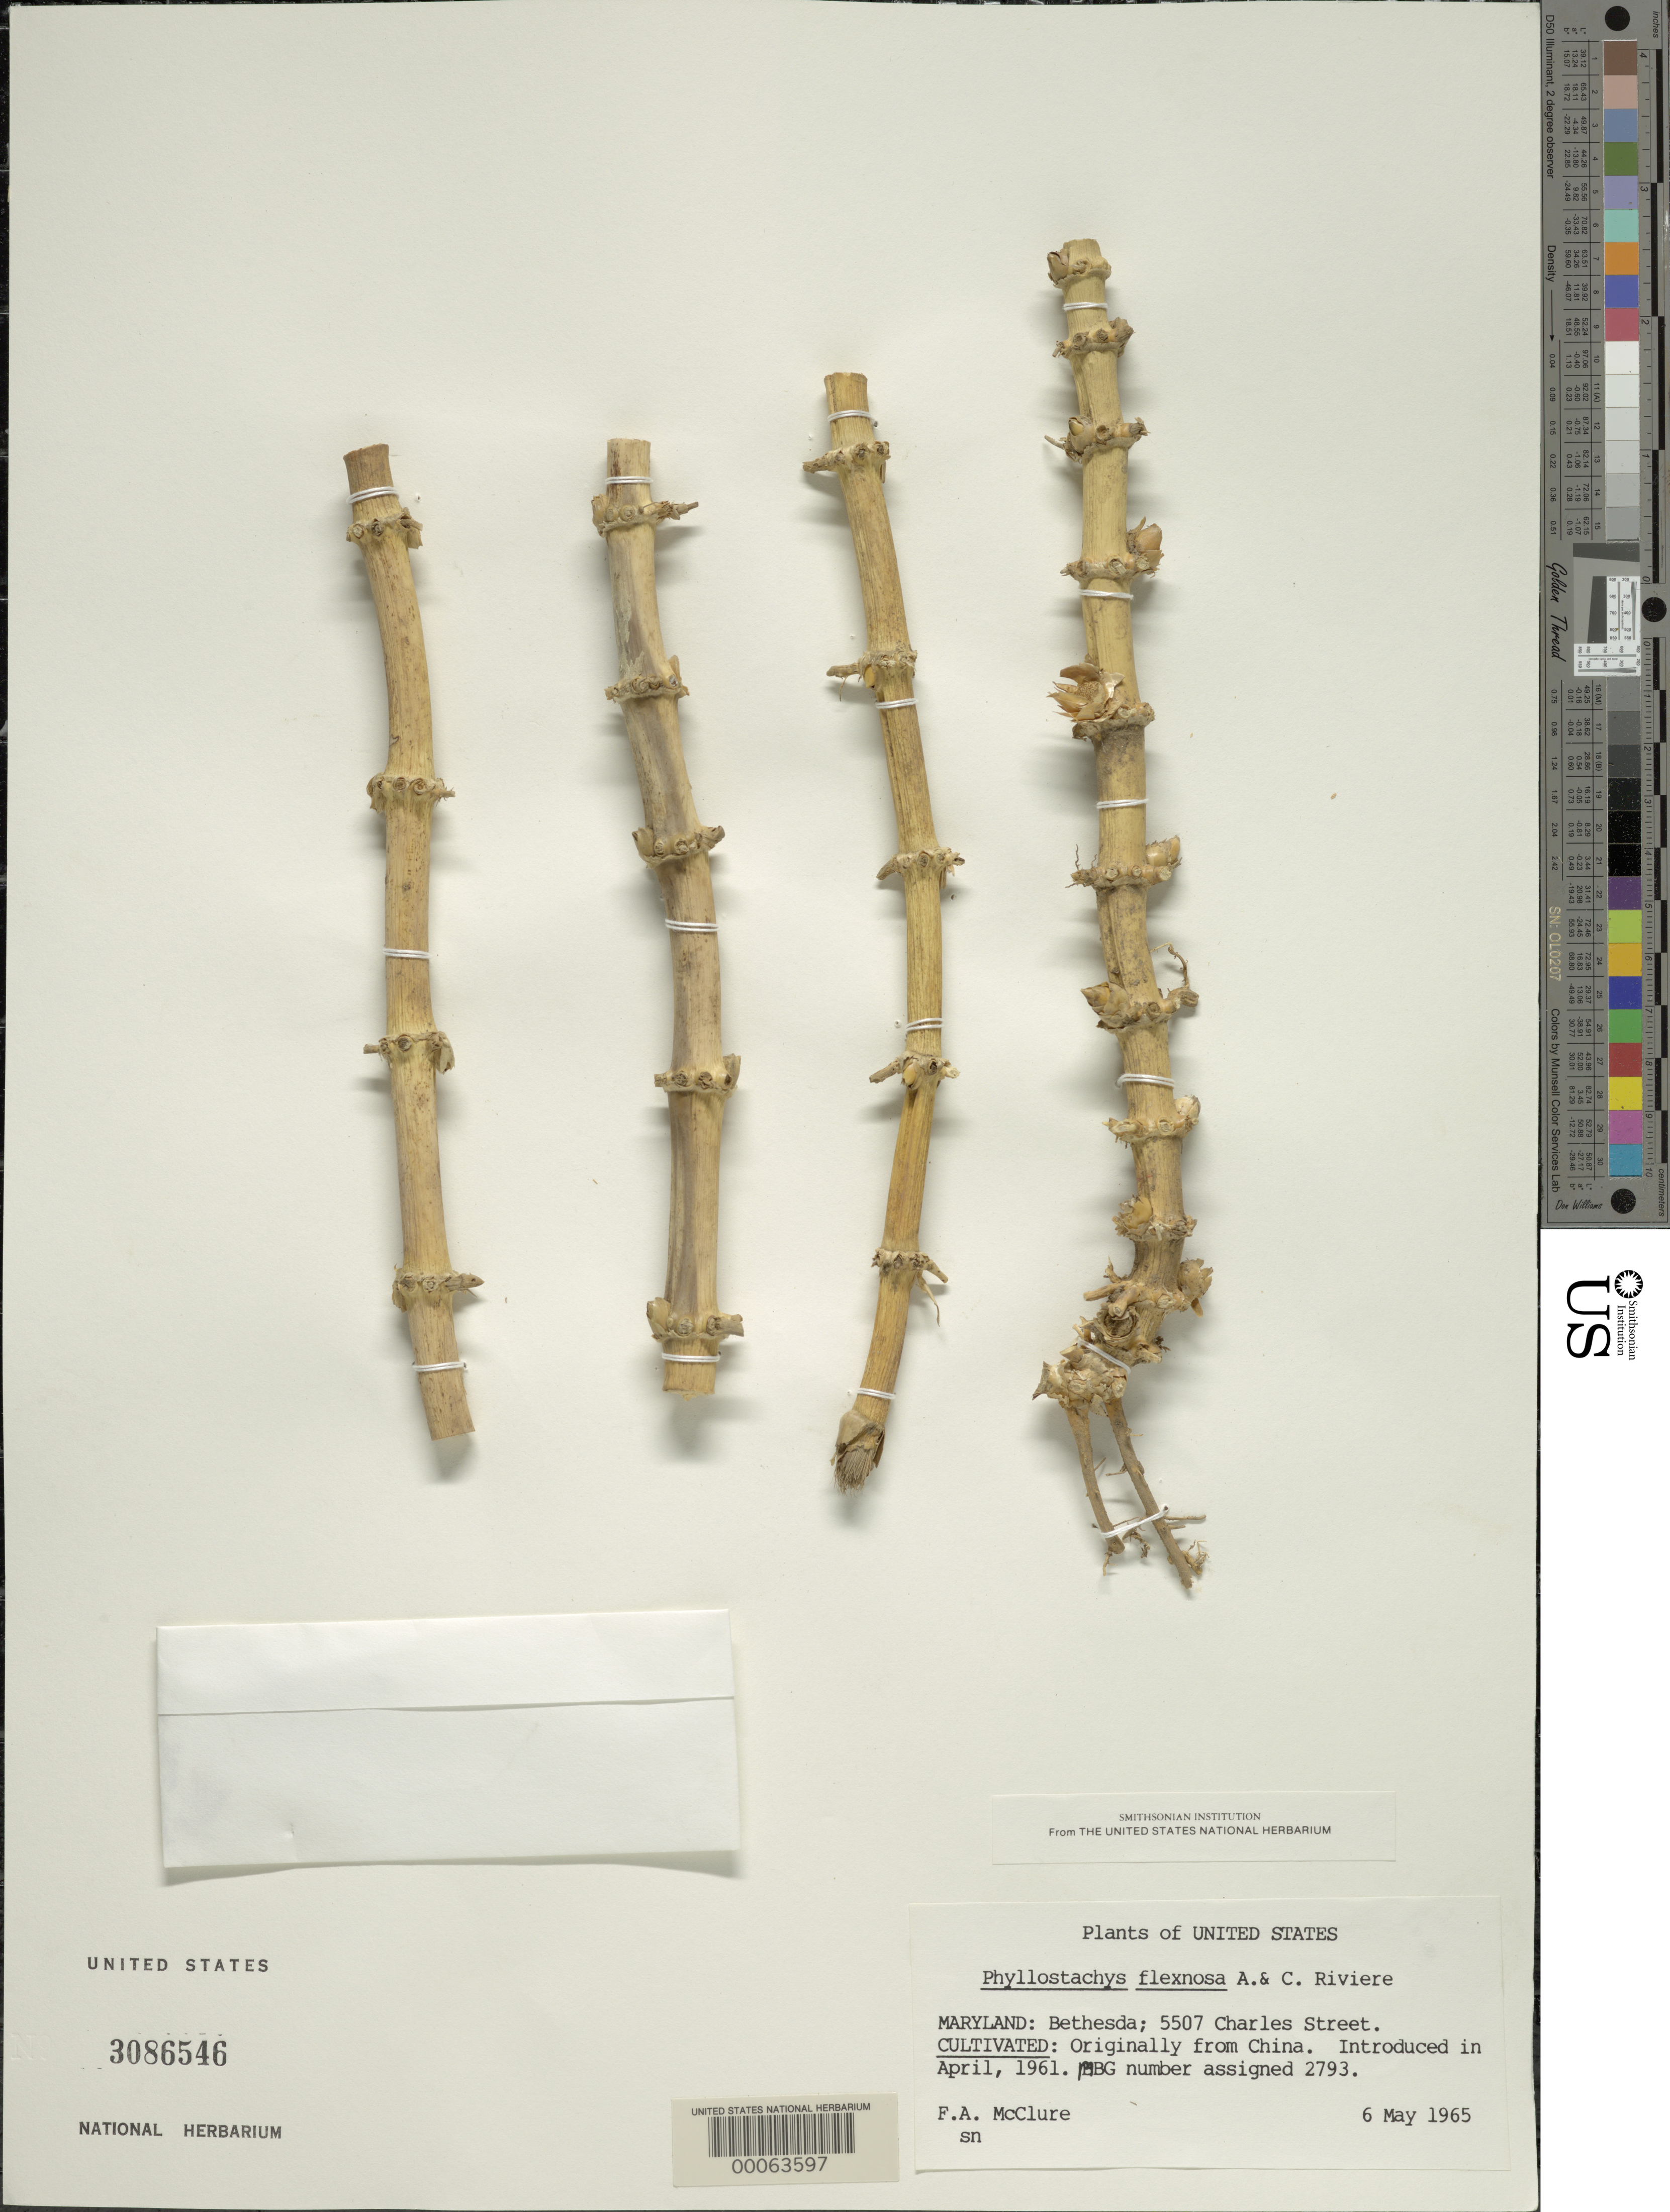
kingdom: Plantae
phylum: Tracheophyta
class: Liliopsida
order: Poales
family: Poaceae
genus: Phyllostachys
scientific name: Phyllostachys flexuosa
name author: Rivière & C. Rivière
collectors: F. A. McClure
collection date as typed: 06 May 1965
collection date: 1965-05-06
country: United States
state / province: Maryland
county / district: Montgomery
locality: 5507 Charles Street, Bethesda (McClure's garden)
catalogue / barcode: US 3086546